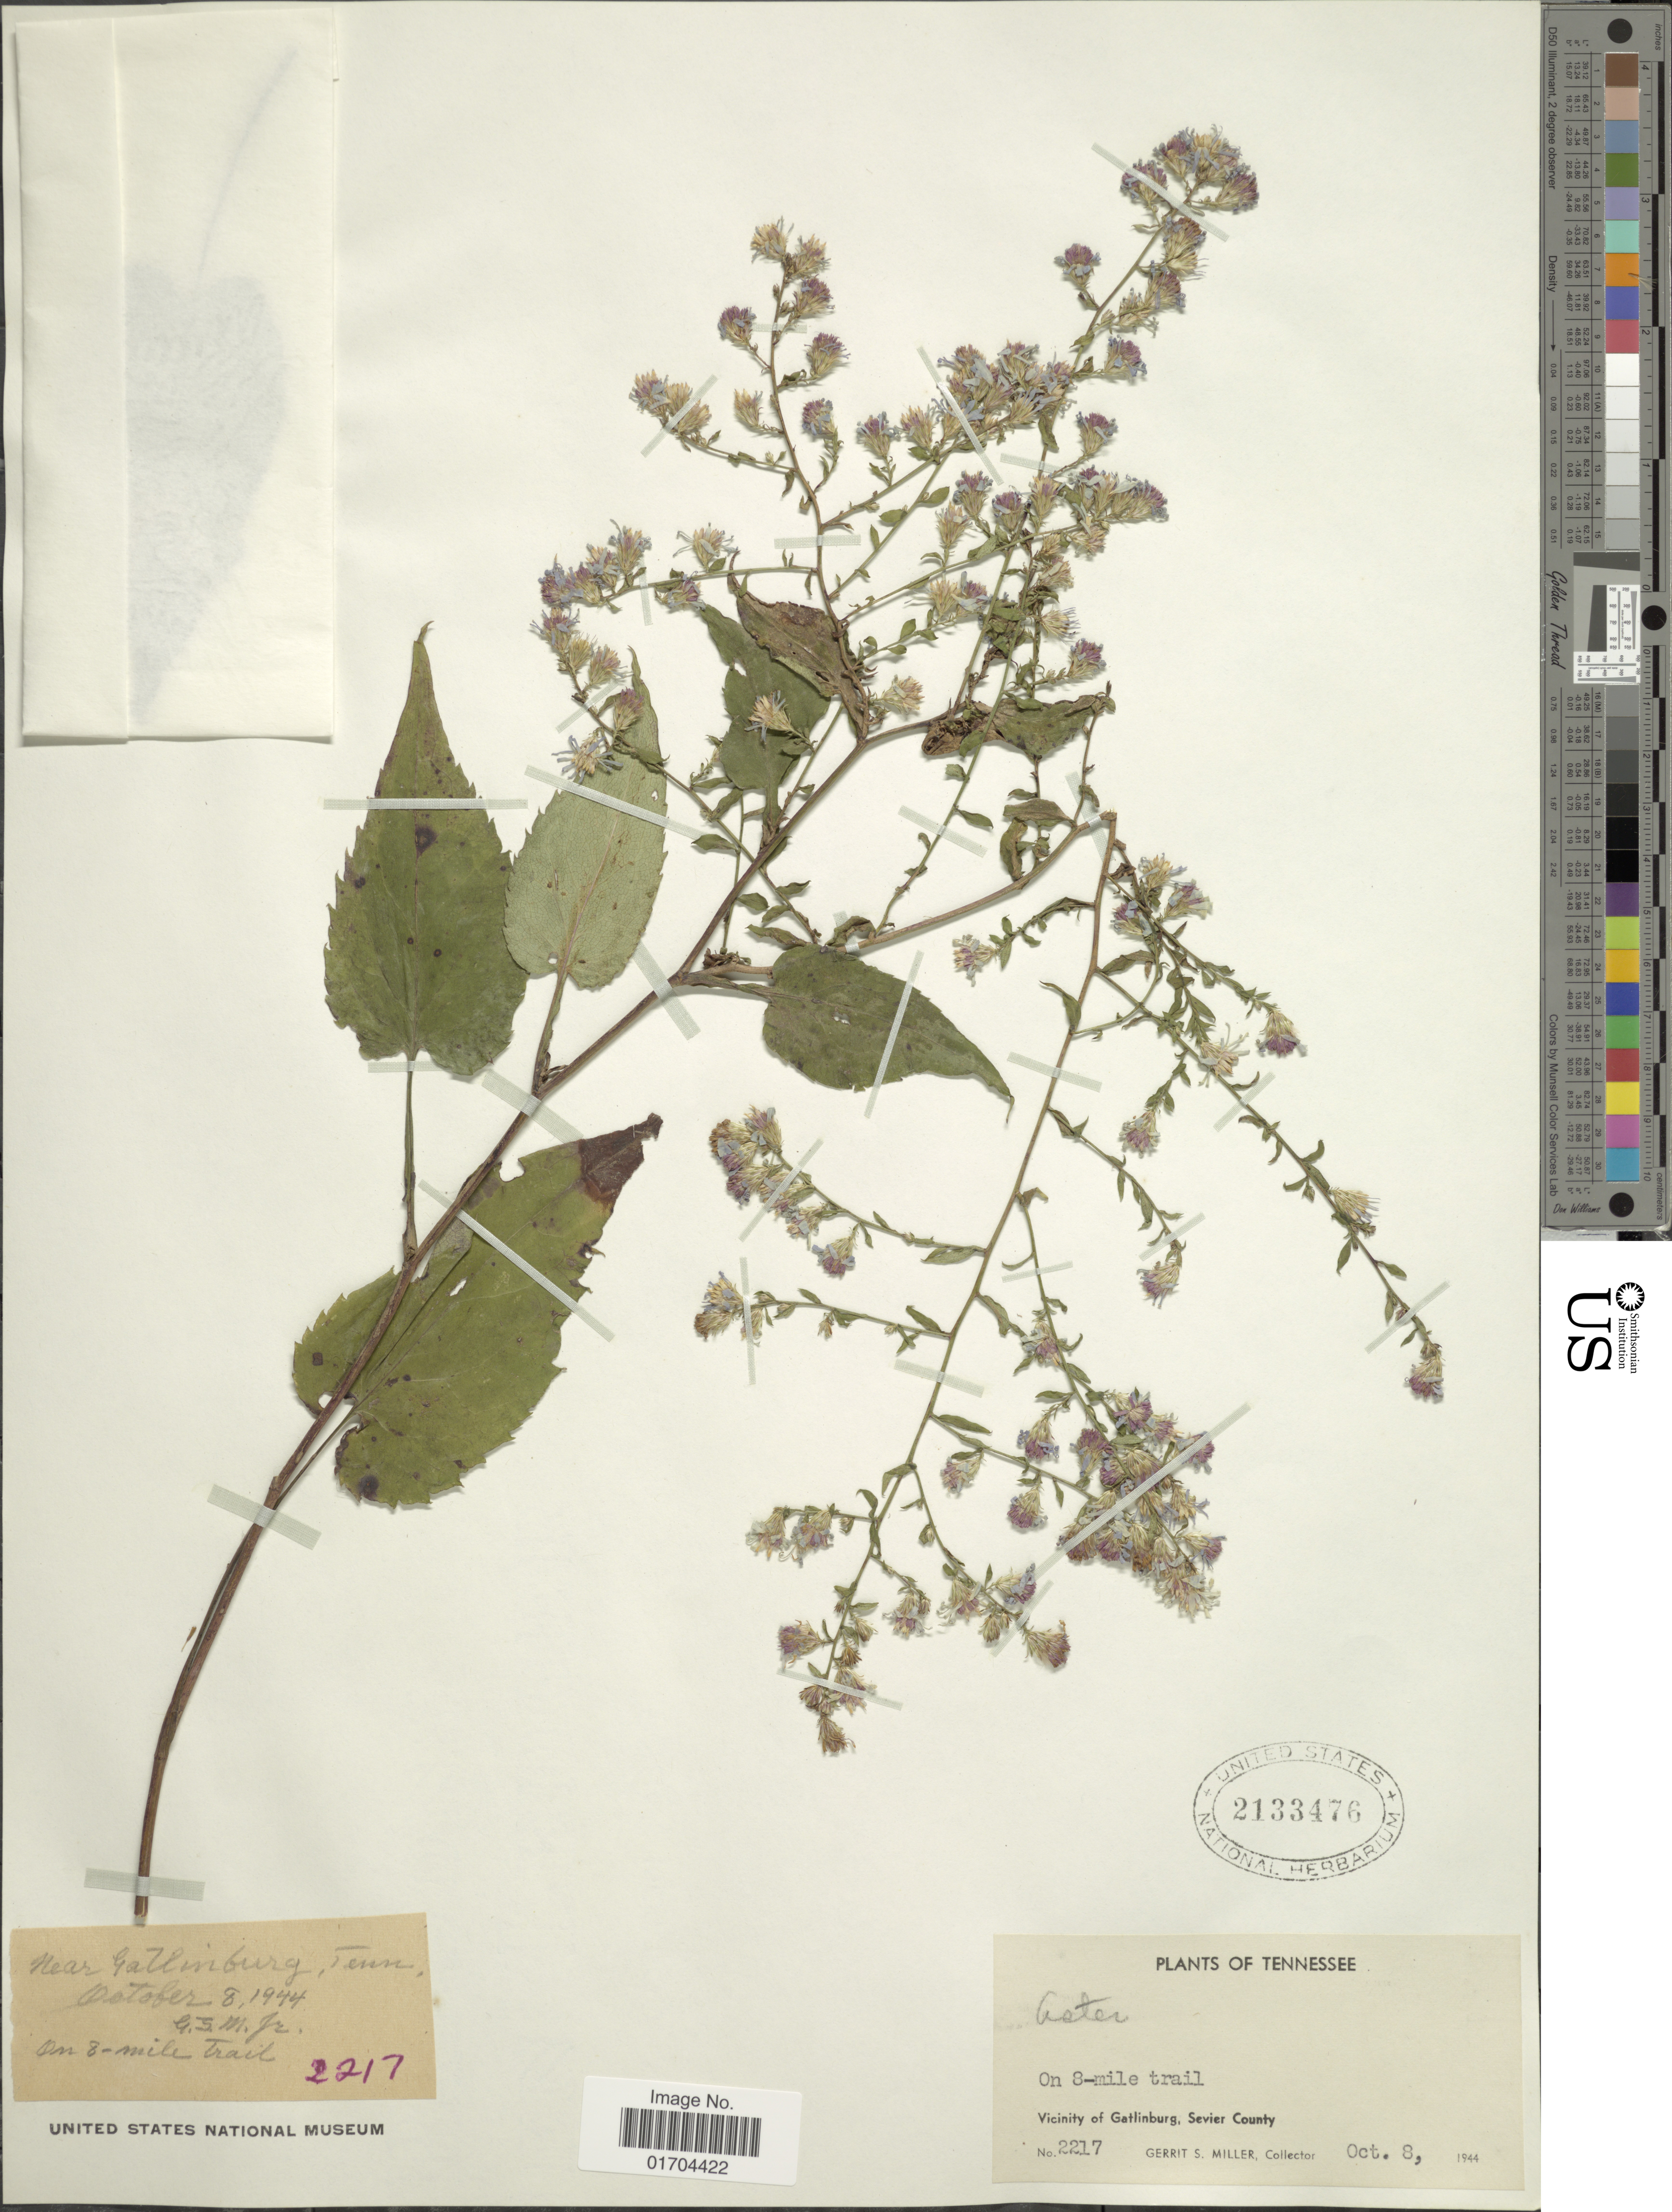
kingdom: Plantae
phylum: Tracheophyta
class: Magnoliopsida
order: Asterales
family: Asteraceae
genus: Symphyotrichum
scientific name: Symphyotrichum sp.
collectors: G. S. Miller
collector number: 2217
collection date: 1944-10-08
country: United States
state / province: Tennessee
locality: On 8-mile trail, Vicinity of Gatlinburg,Sevier County, near Gatlinburg, Tenn.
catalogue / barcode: US 2133476